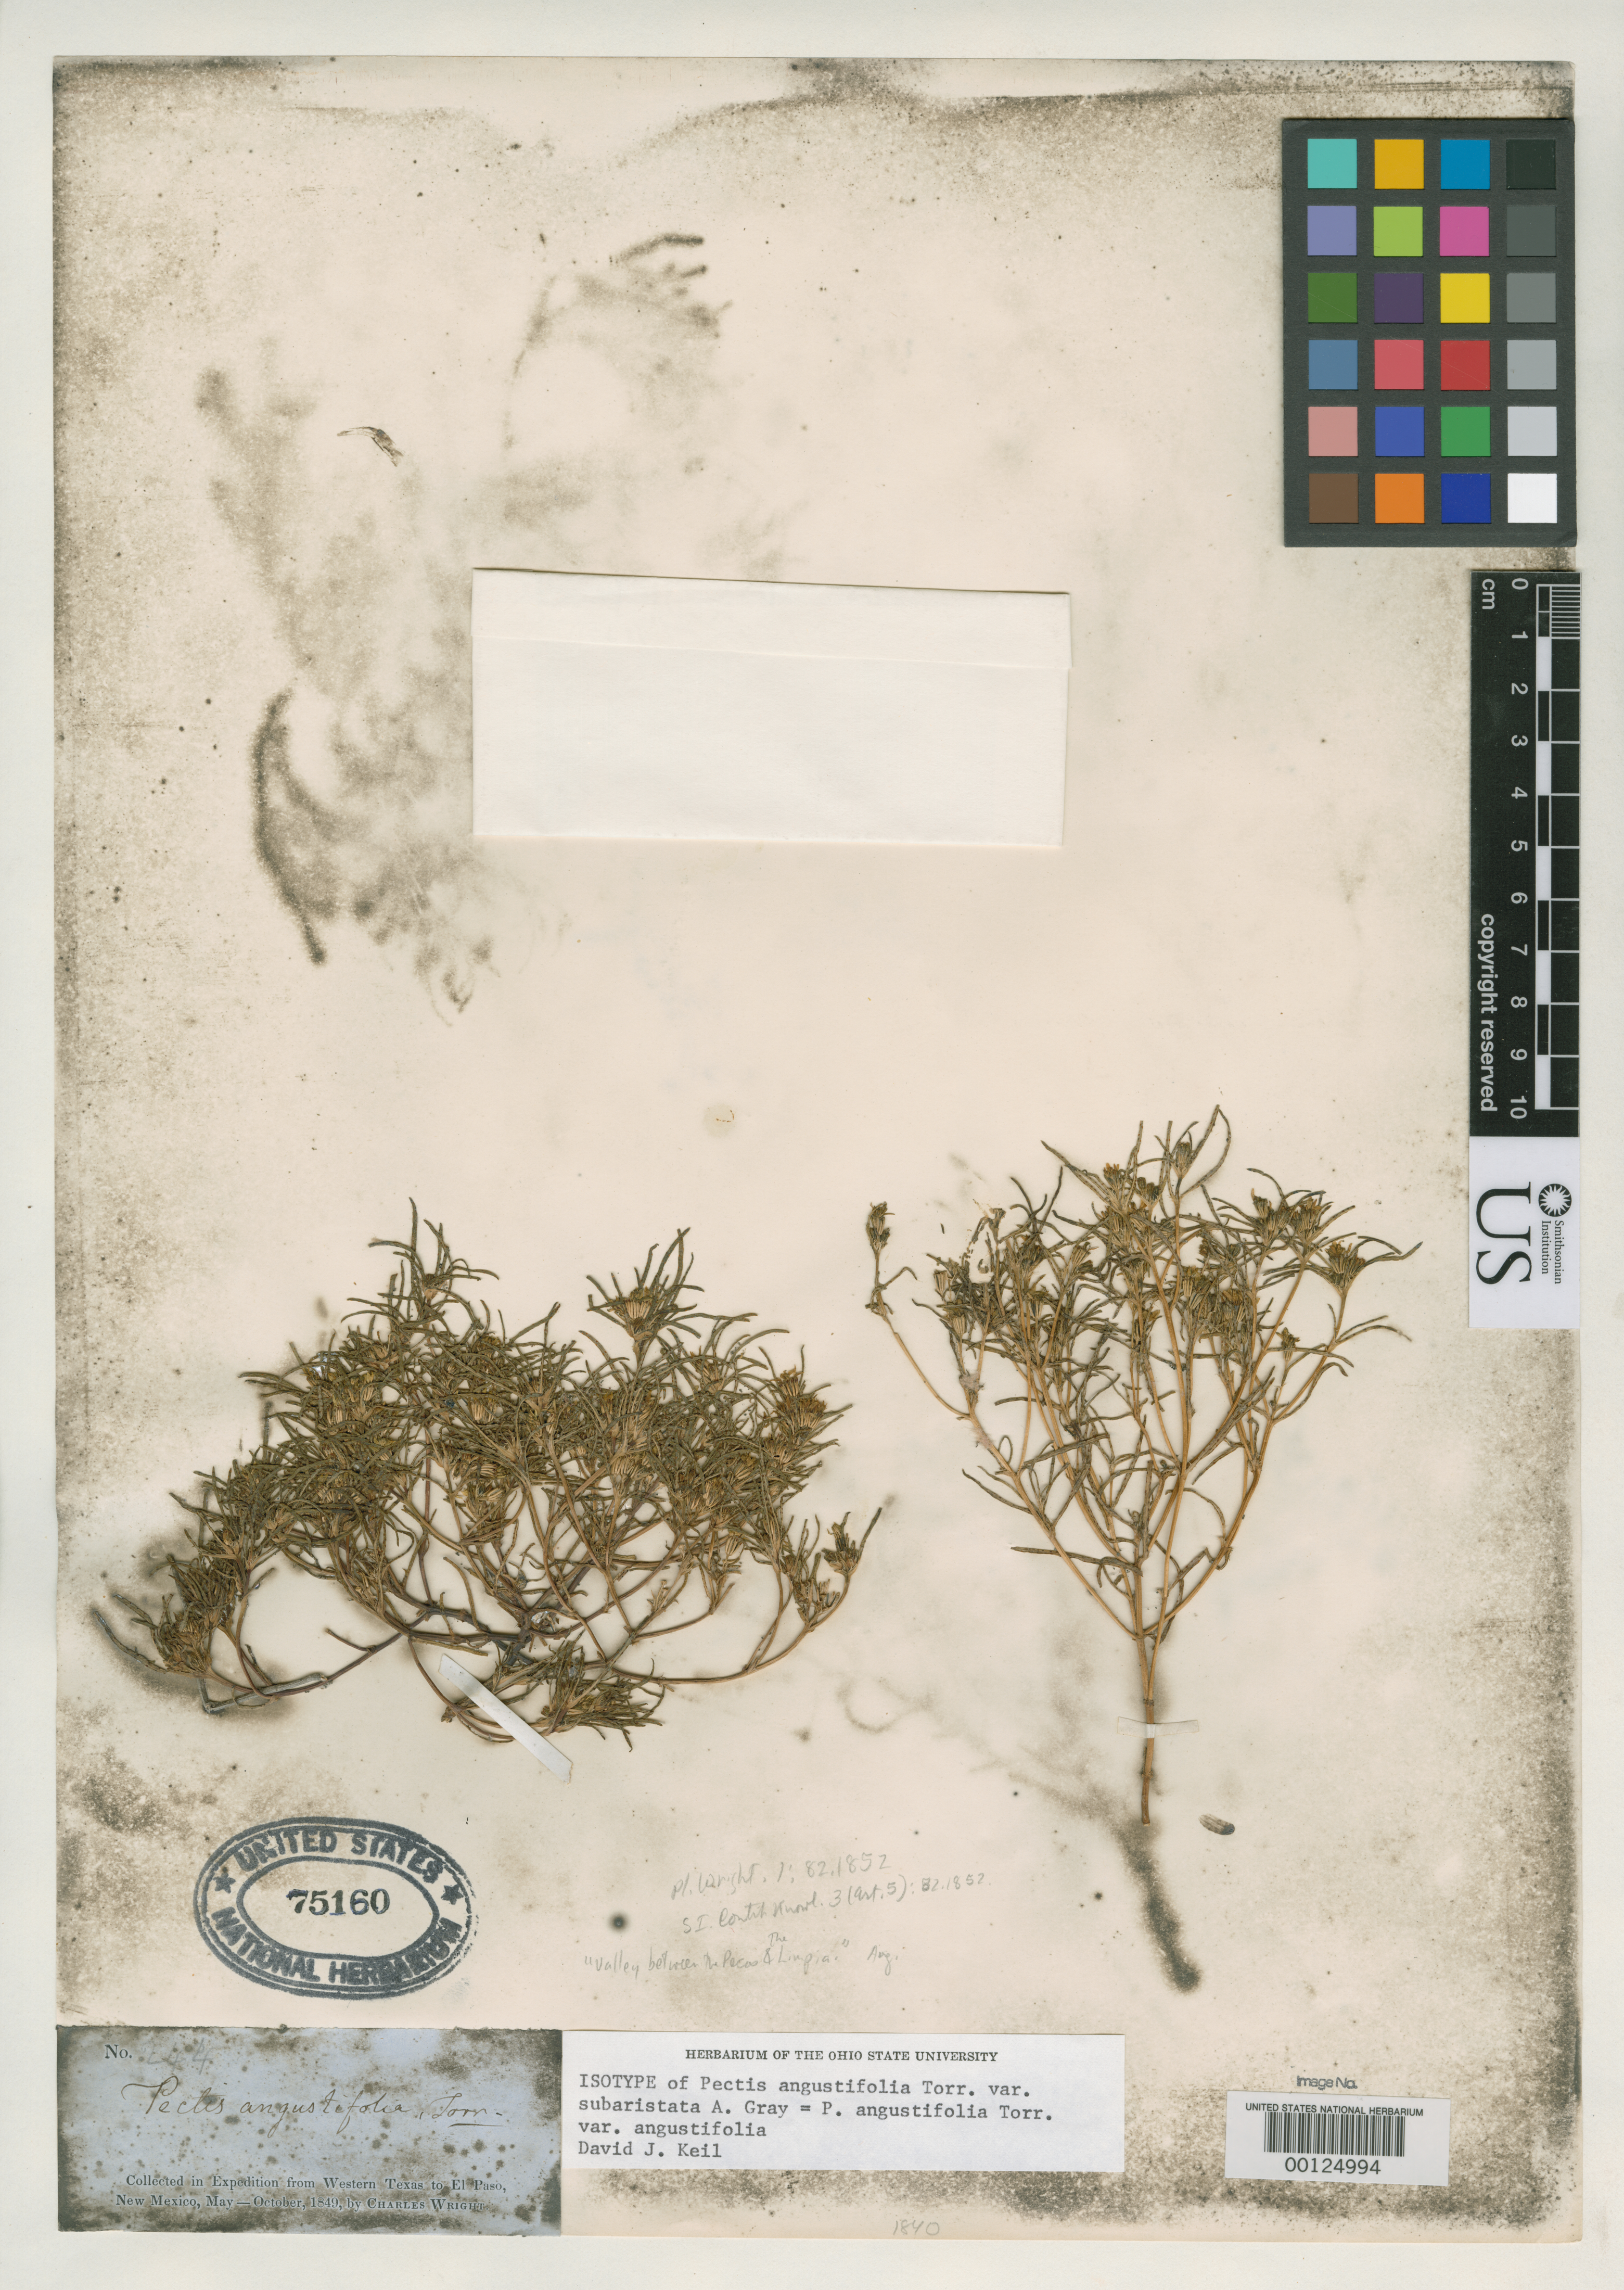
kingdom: Plantae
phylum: Tracheophyta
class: Magnoliopsida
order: Asterales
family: Asteraceae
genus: Pectis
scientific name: Pectis angustifolia var. subaristata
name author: A. Gray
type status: Isolectotype; Syntype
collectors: C. Wright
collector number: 244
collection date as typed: Aug 1849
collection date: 1849-08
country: United States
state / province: Texas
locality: Between the Pecos and the Limpia.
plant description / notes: The other syntype of Pectis angustifolia var. subaristata is also a type of Pectis fastigiata A. Gray and is filed separately under that name in the Type Herbarium.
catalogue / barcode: US 75160